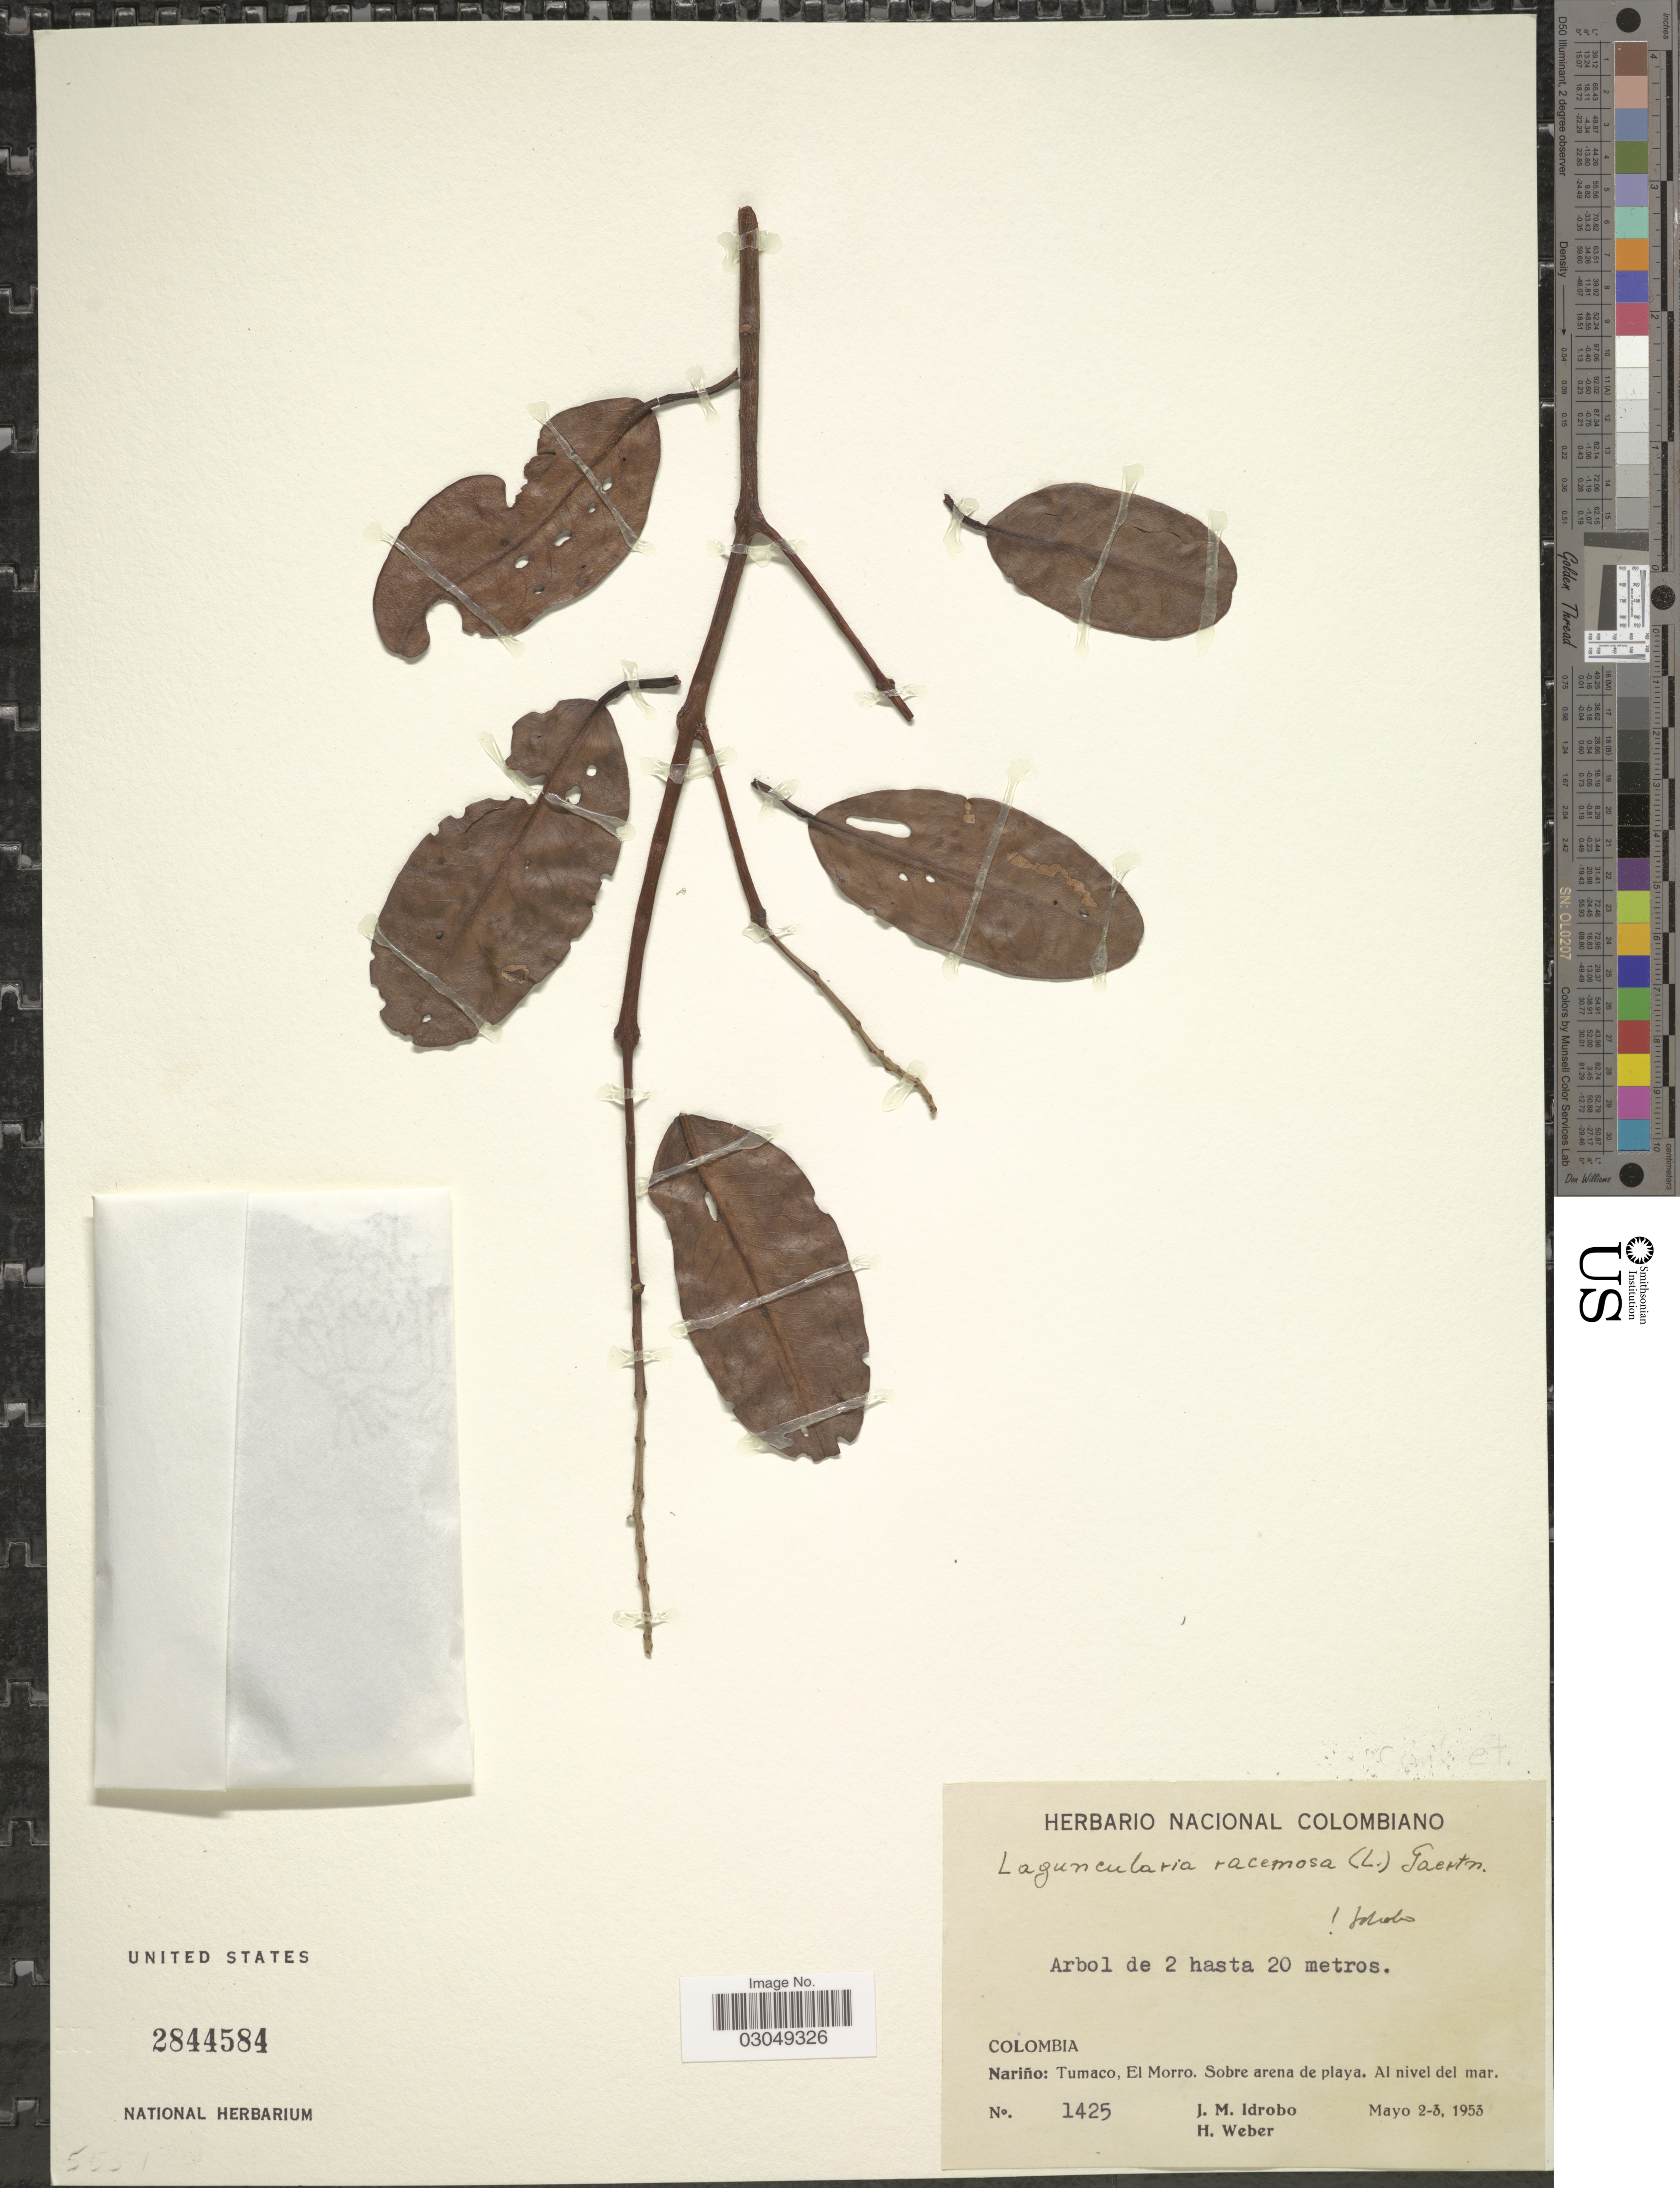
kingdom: Plantae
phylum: Tracheophyta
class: Magnoliopsida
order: Myrtales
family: Combretaceae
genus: Laguncularia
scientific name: Laguncularia racemosa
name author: (L.) C.F. Gaertn.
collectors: J. M. Idrobo & H. Weber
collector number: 1425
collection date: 1953-05-02/1953-05-03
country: Colombia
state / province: Nariño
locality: Tumaco, El Morro. Sobre arena de playa.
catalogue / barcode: US 2844584